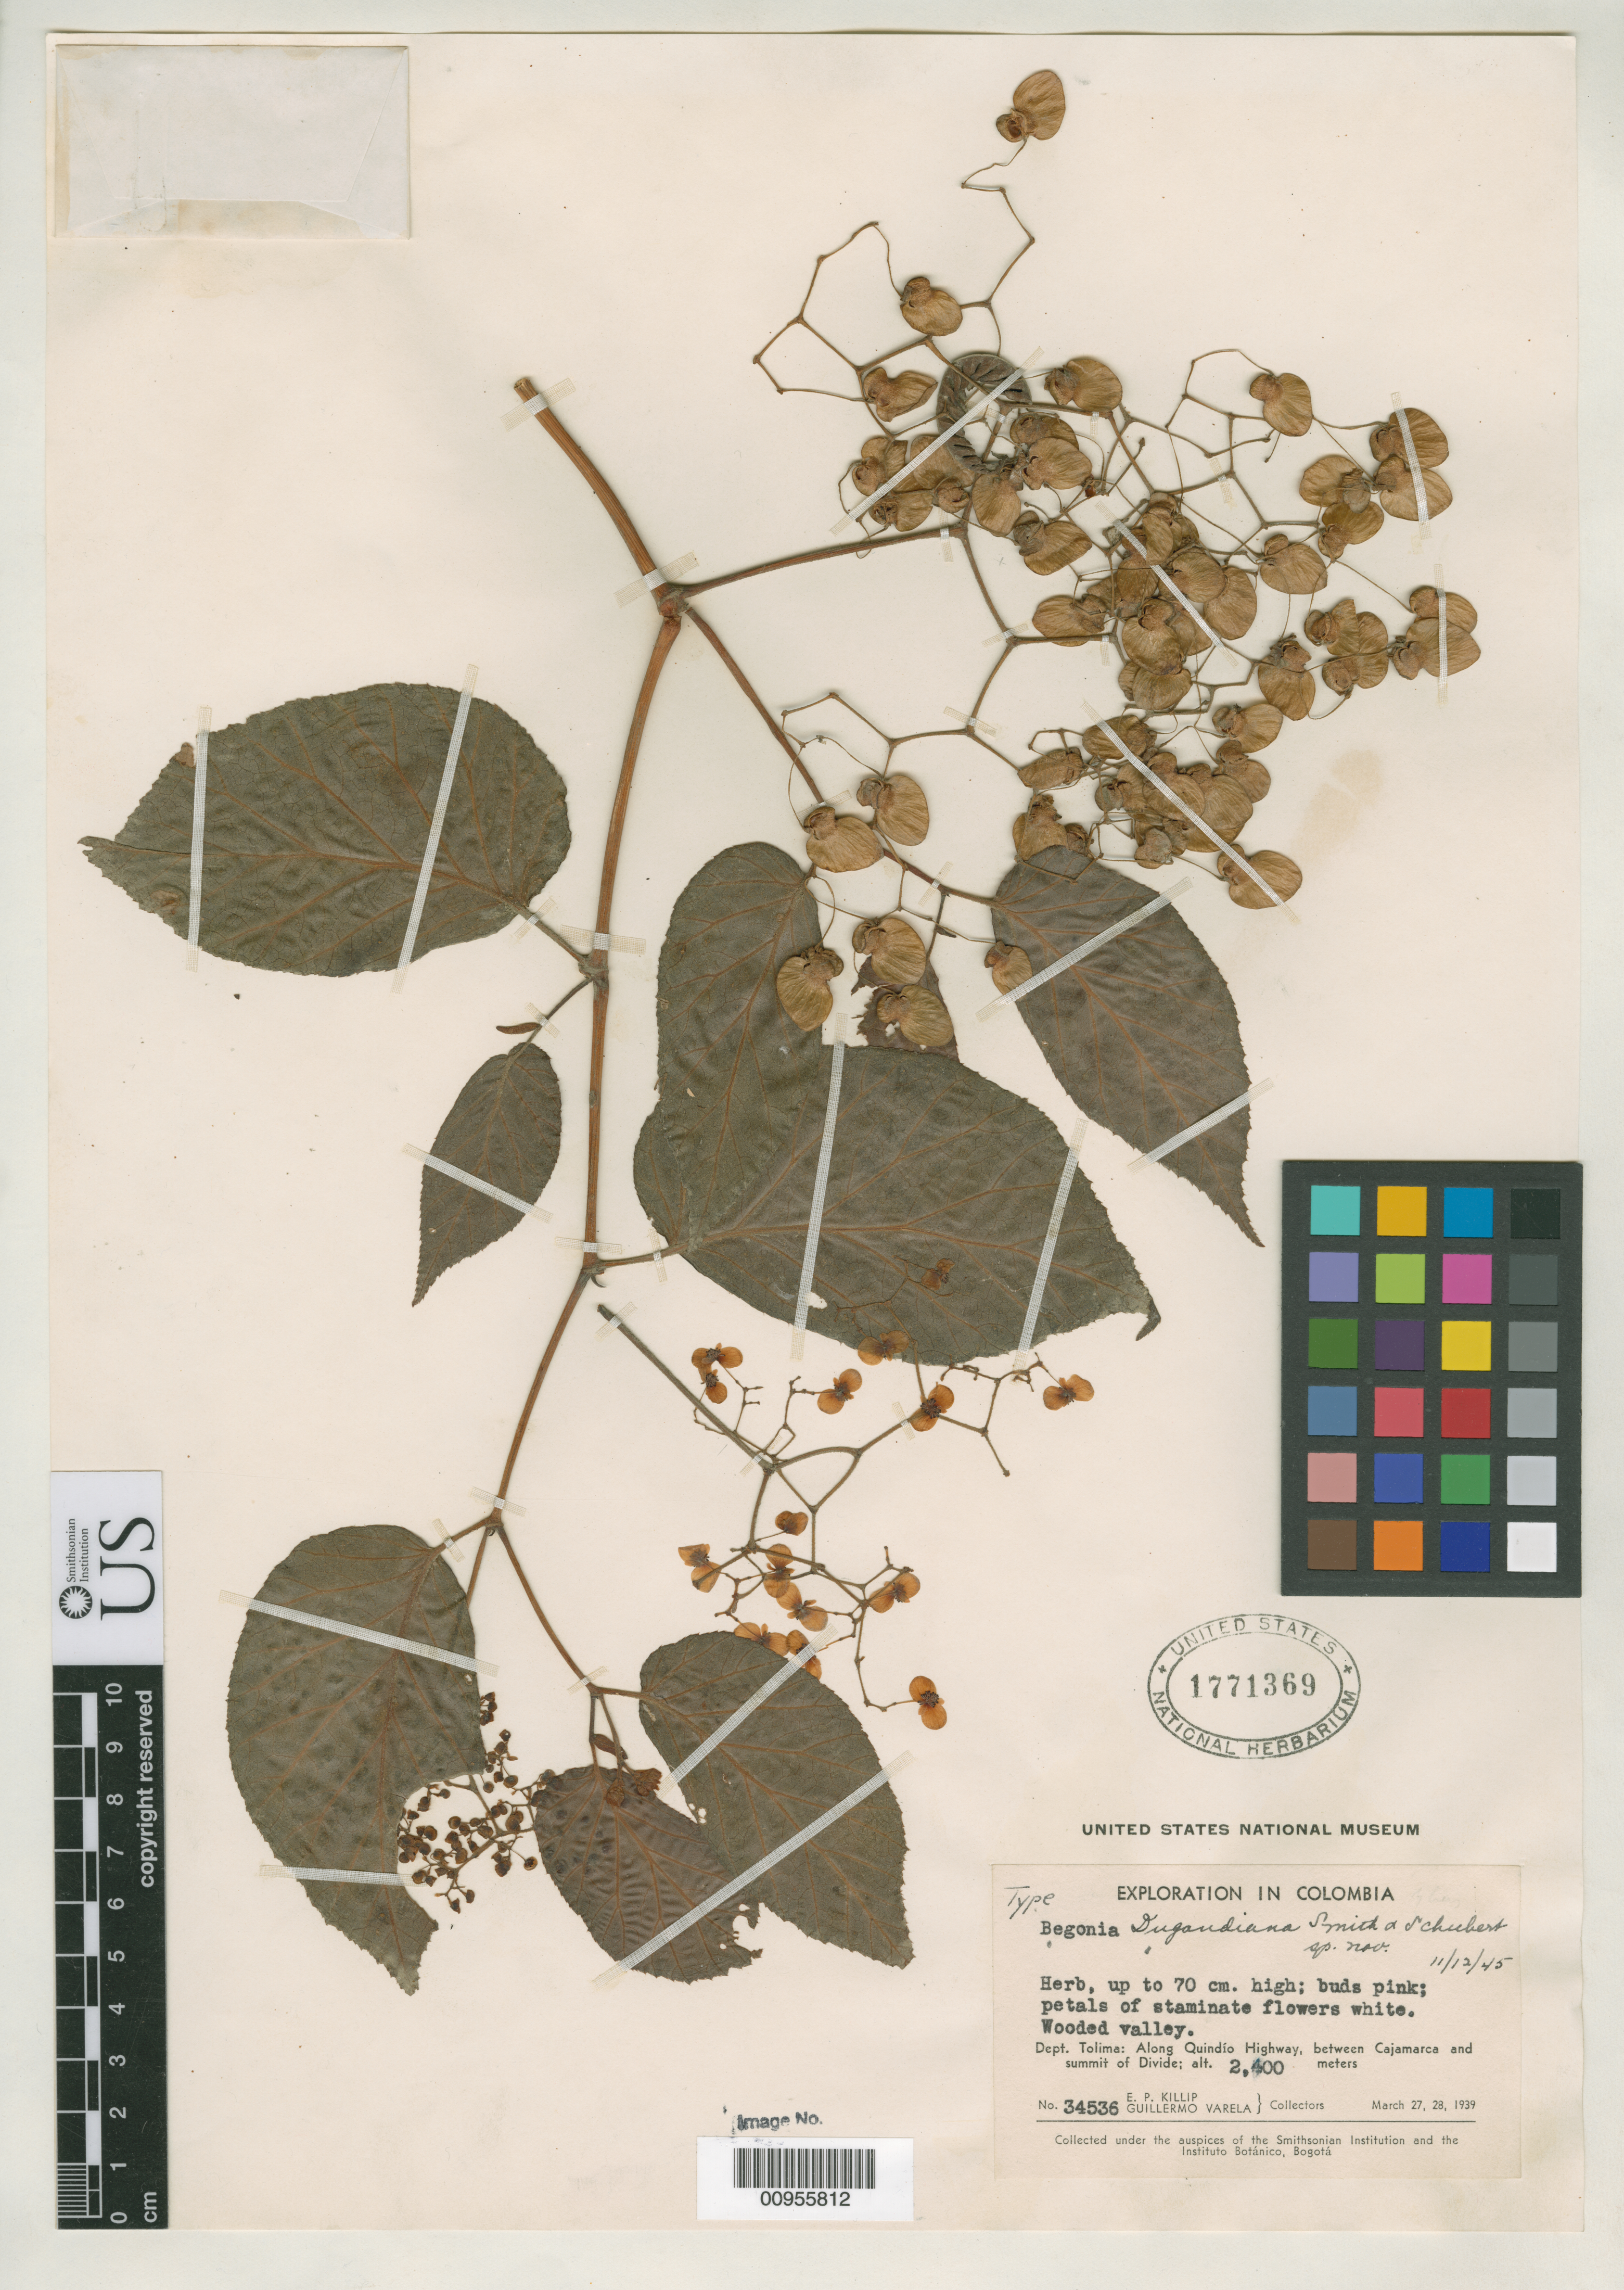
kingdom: Plantae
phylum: Tracheophyta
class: Magnoliopsida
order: Cucurbitales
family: Begoniaceae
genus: Begonia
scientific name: Begonia dugandiana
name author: L.B. Sm. & B.G. Schub.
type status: Holotype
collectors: E. P. Killip & G. Valera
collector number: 34536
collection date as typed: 27 Mar 1939 to 28 Mar 1939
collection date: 1939-03-27/1939-03-28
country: Colombia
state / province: Tolima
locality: Between Cajamarca and summit of divide, along Quindo highway.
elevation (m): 2400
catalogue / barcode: US 1771369